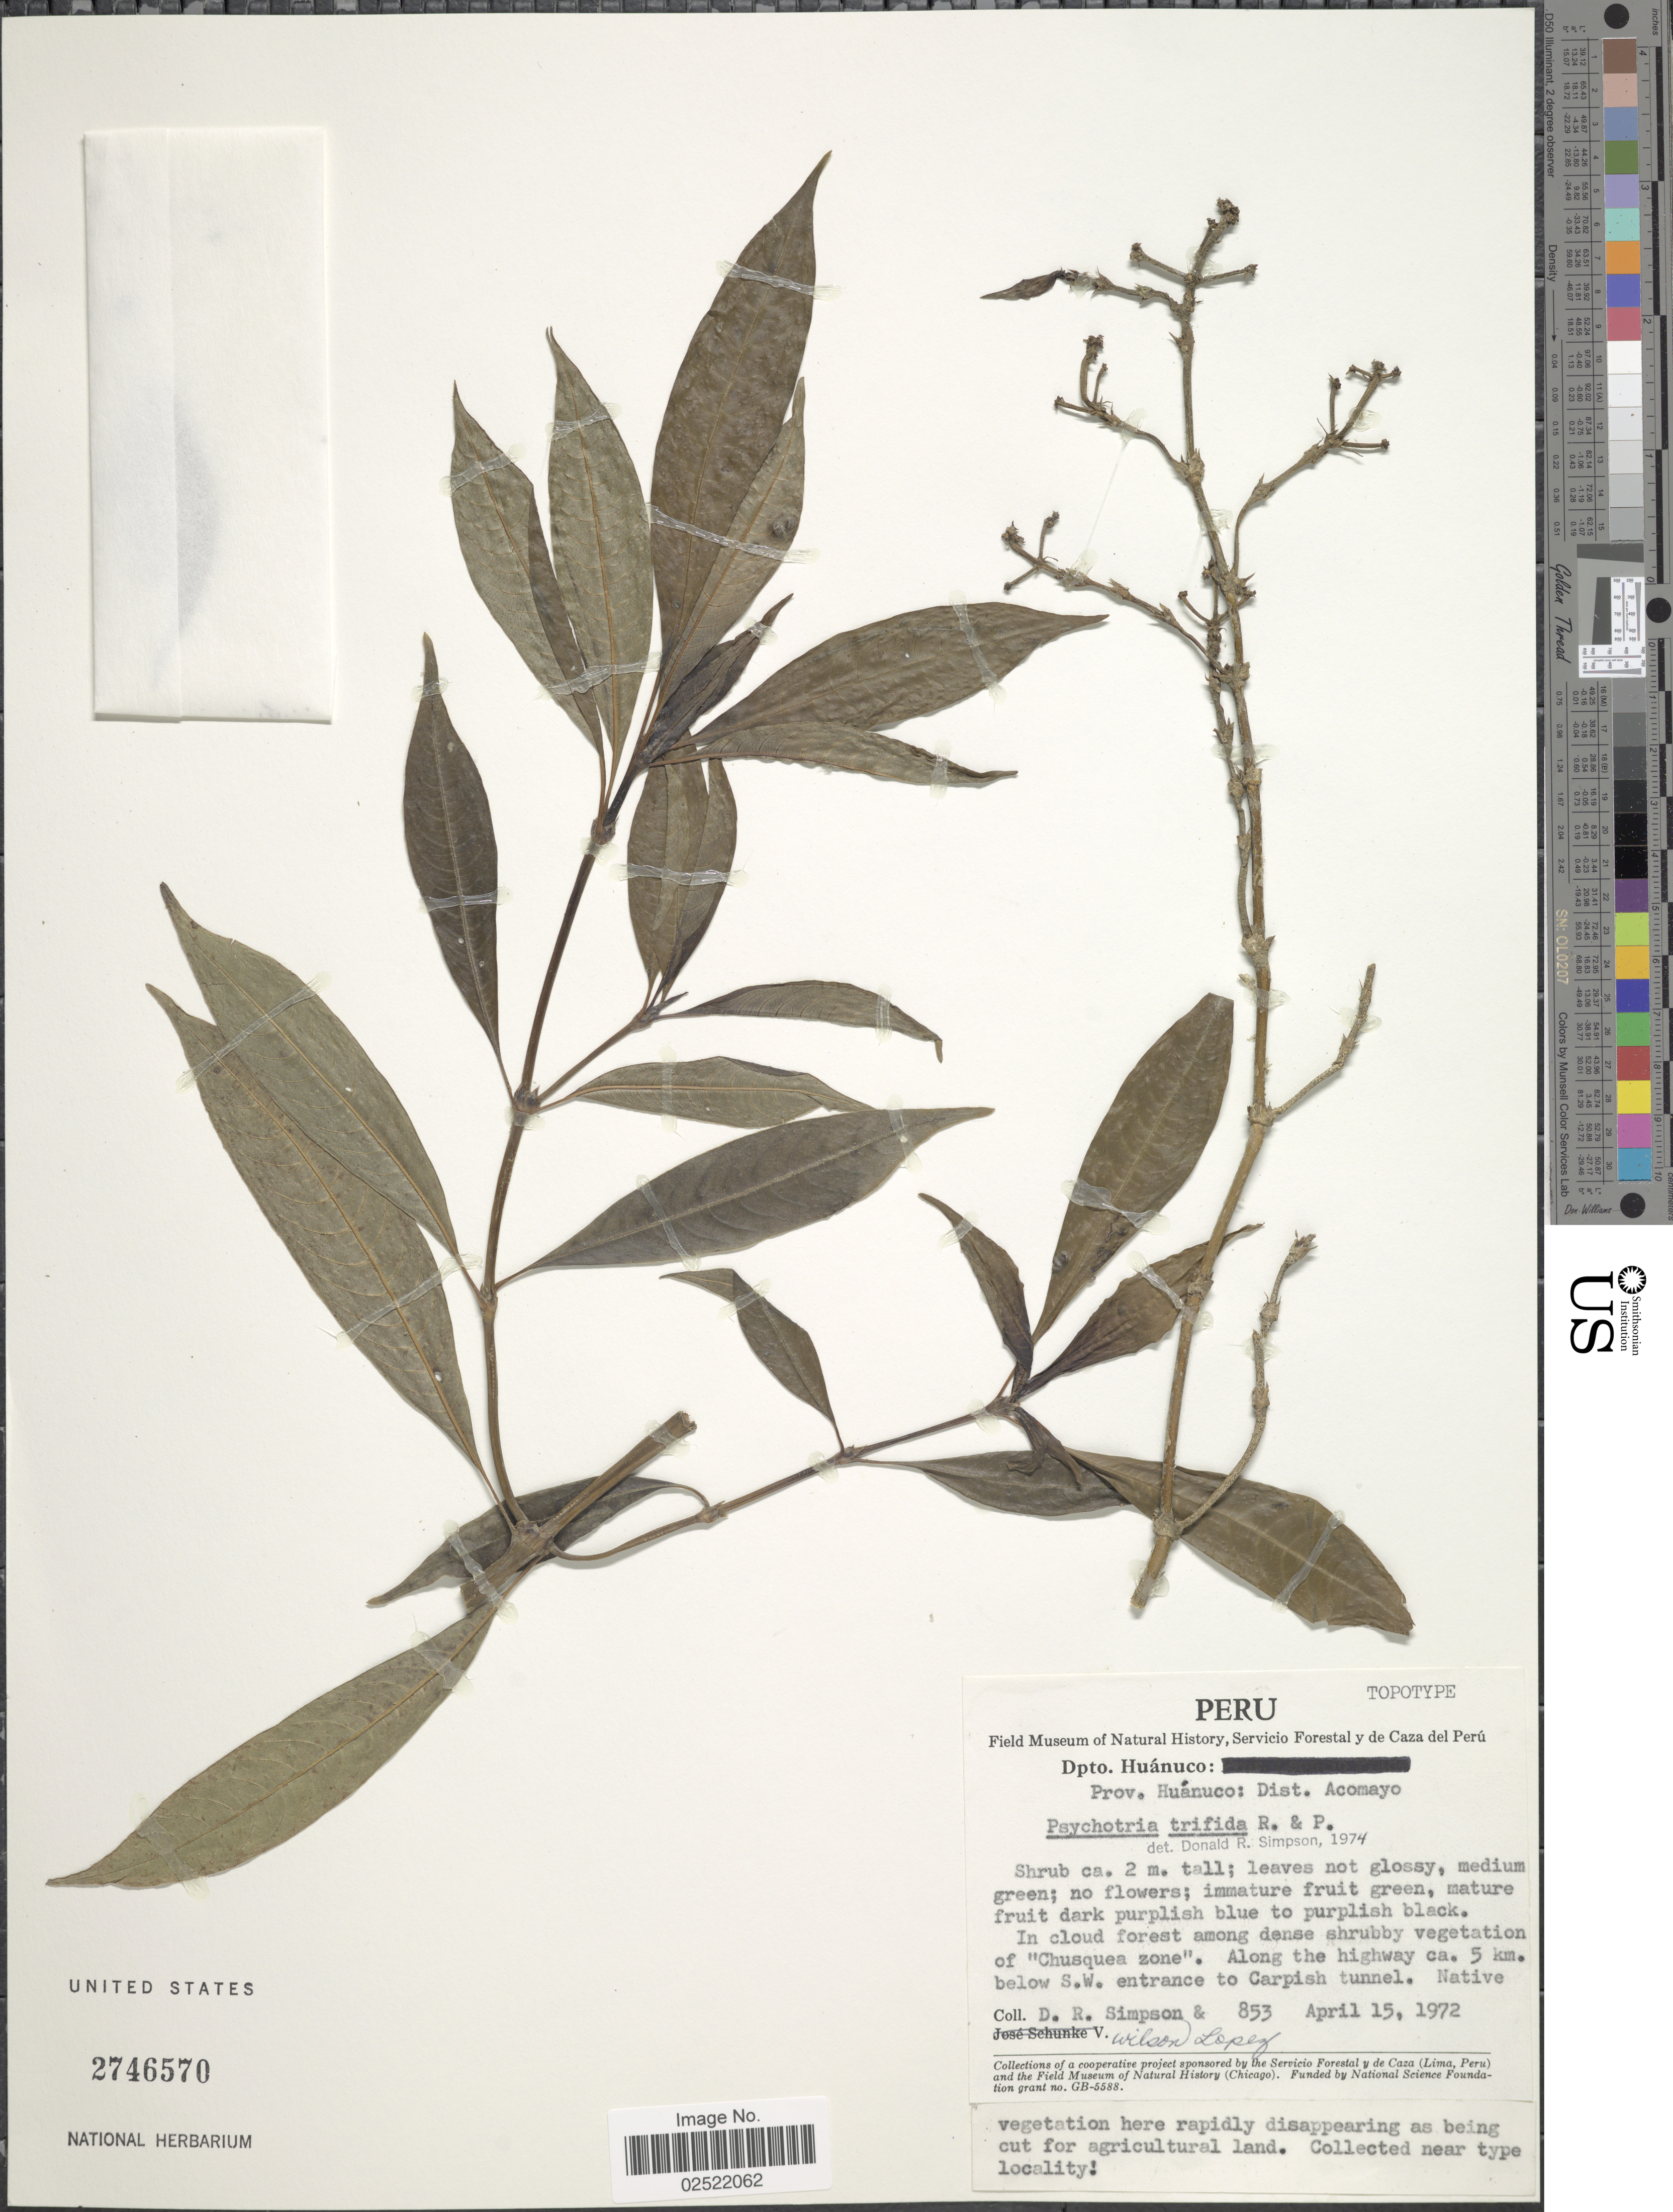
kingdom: Plantae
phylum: Tracheophyta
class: Magnoliopsida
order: Gentianales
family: Rubiaceae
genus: Psychotria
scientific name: Psychotria trifida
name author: Ruiz & Pav.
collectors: D. R. Simpson & W. Lopez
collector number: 853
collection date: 1972-04-15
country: Peru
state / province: Huánuco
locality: Dpto. Huanuco: Prov. Huanuco: Dist. Acomayo. Along the highway ca. 5 km. below S.W. entrance to Carpish tunnel.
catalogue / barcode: US 2746570